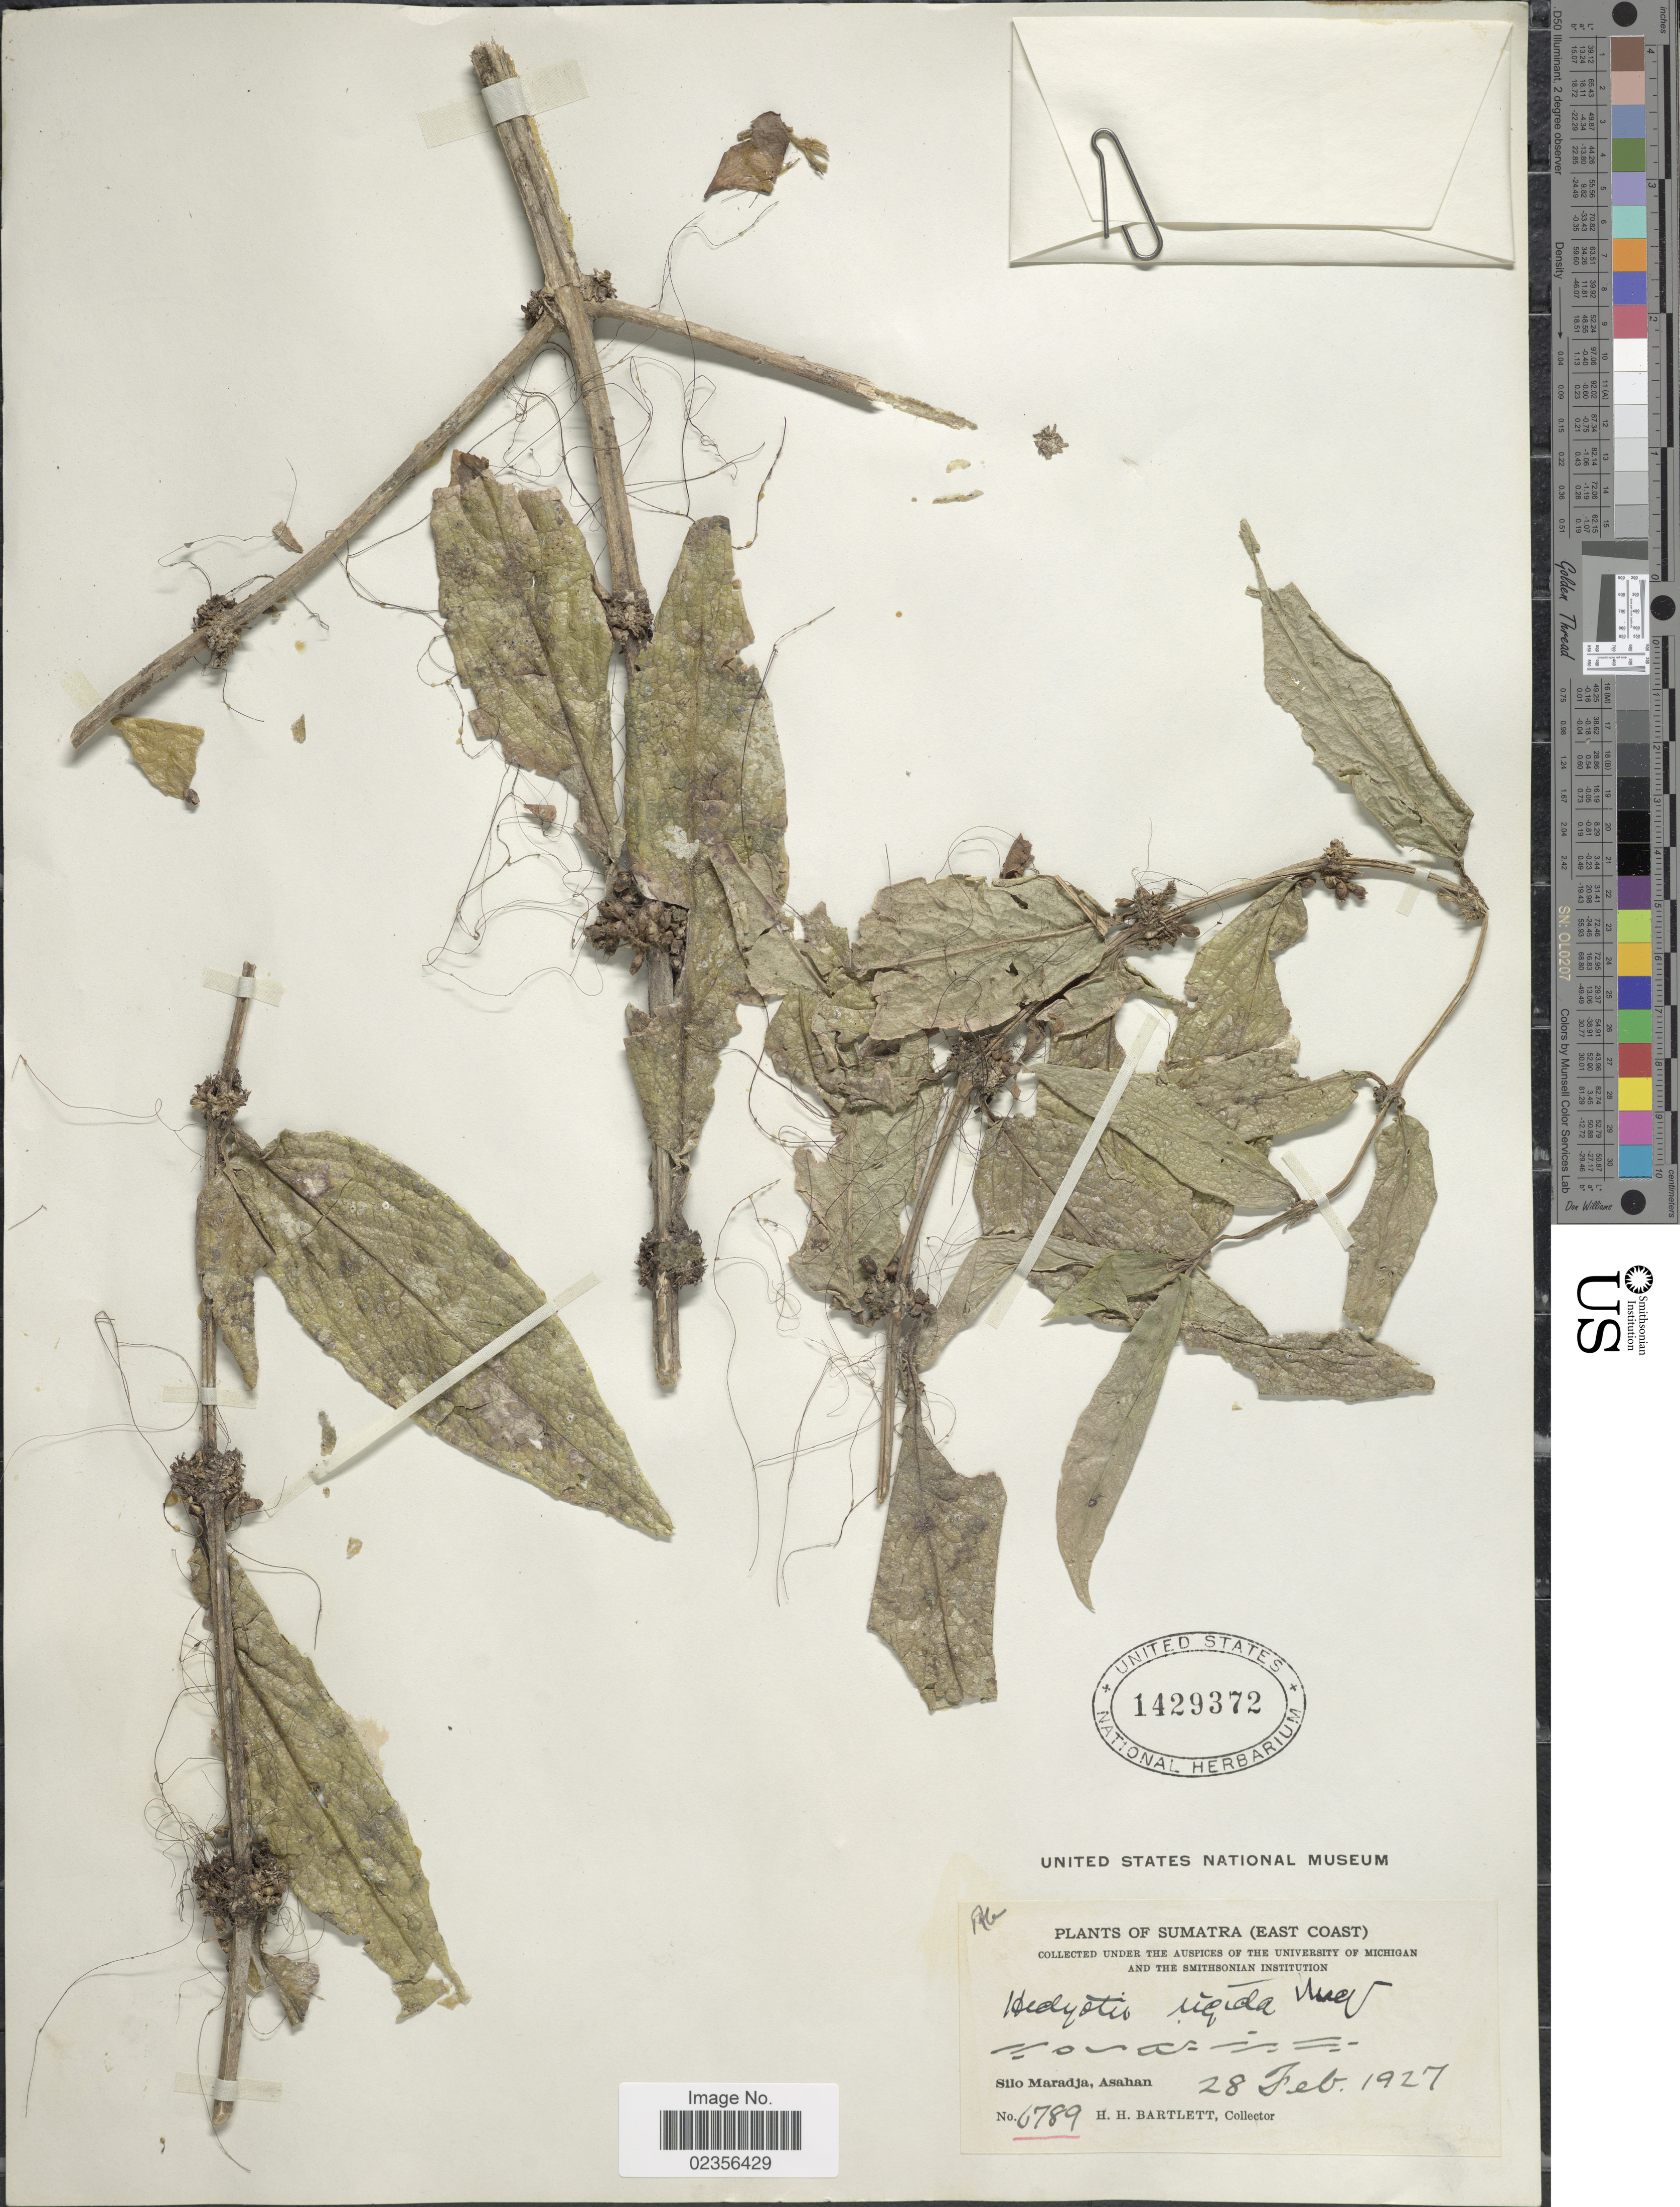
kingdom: Plantae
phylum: Tracheophyta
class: Magnoliopsida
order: Gentianales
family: Rubiaceae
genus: Hedyotis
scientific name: Hedyotis rigida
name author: (Blume) Walp.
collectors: H. H. Bartlett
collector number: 6789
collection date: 1927-02-28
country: Indonesia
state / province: Sumatra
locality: Sumatra (East Coast) Silo Maradja, Asahan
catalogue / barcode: US 1429372